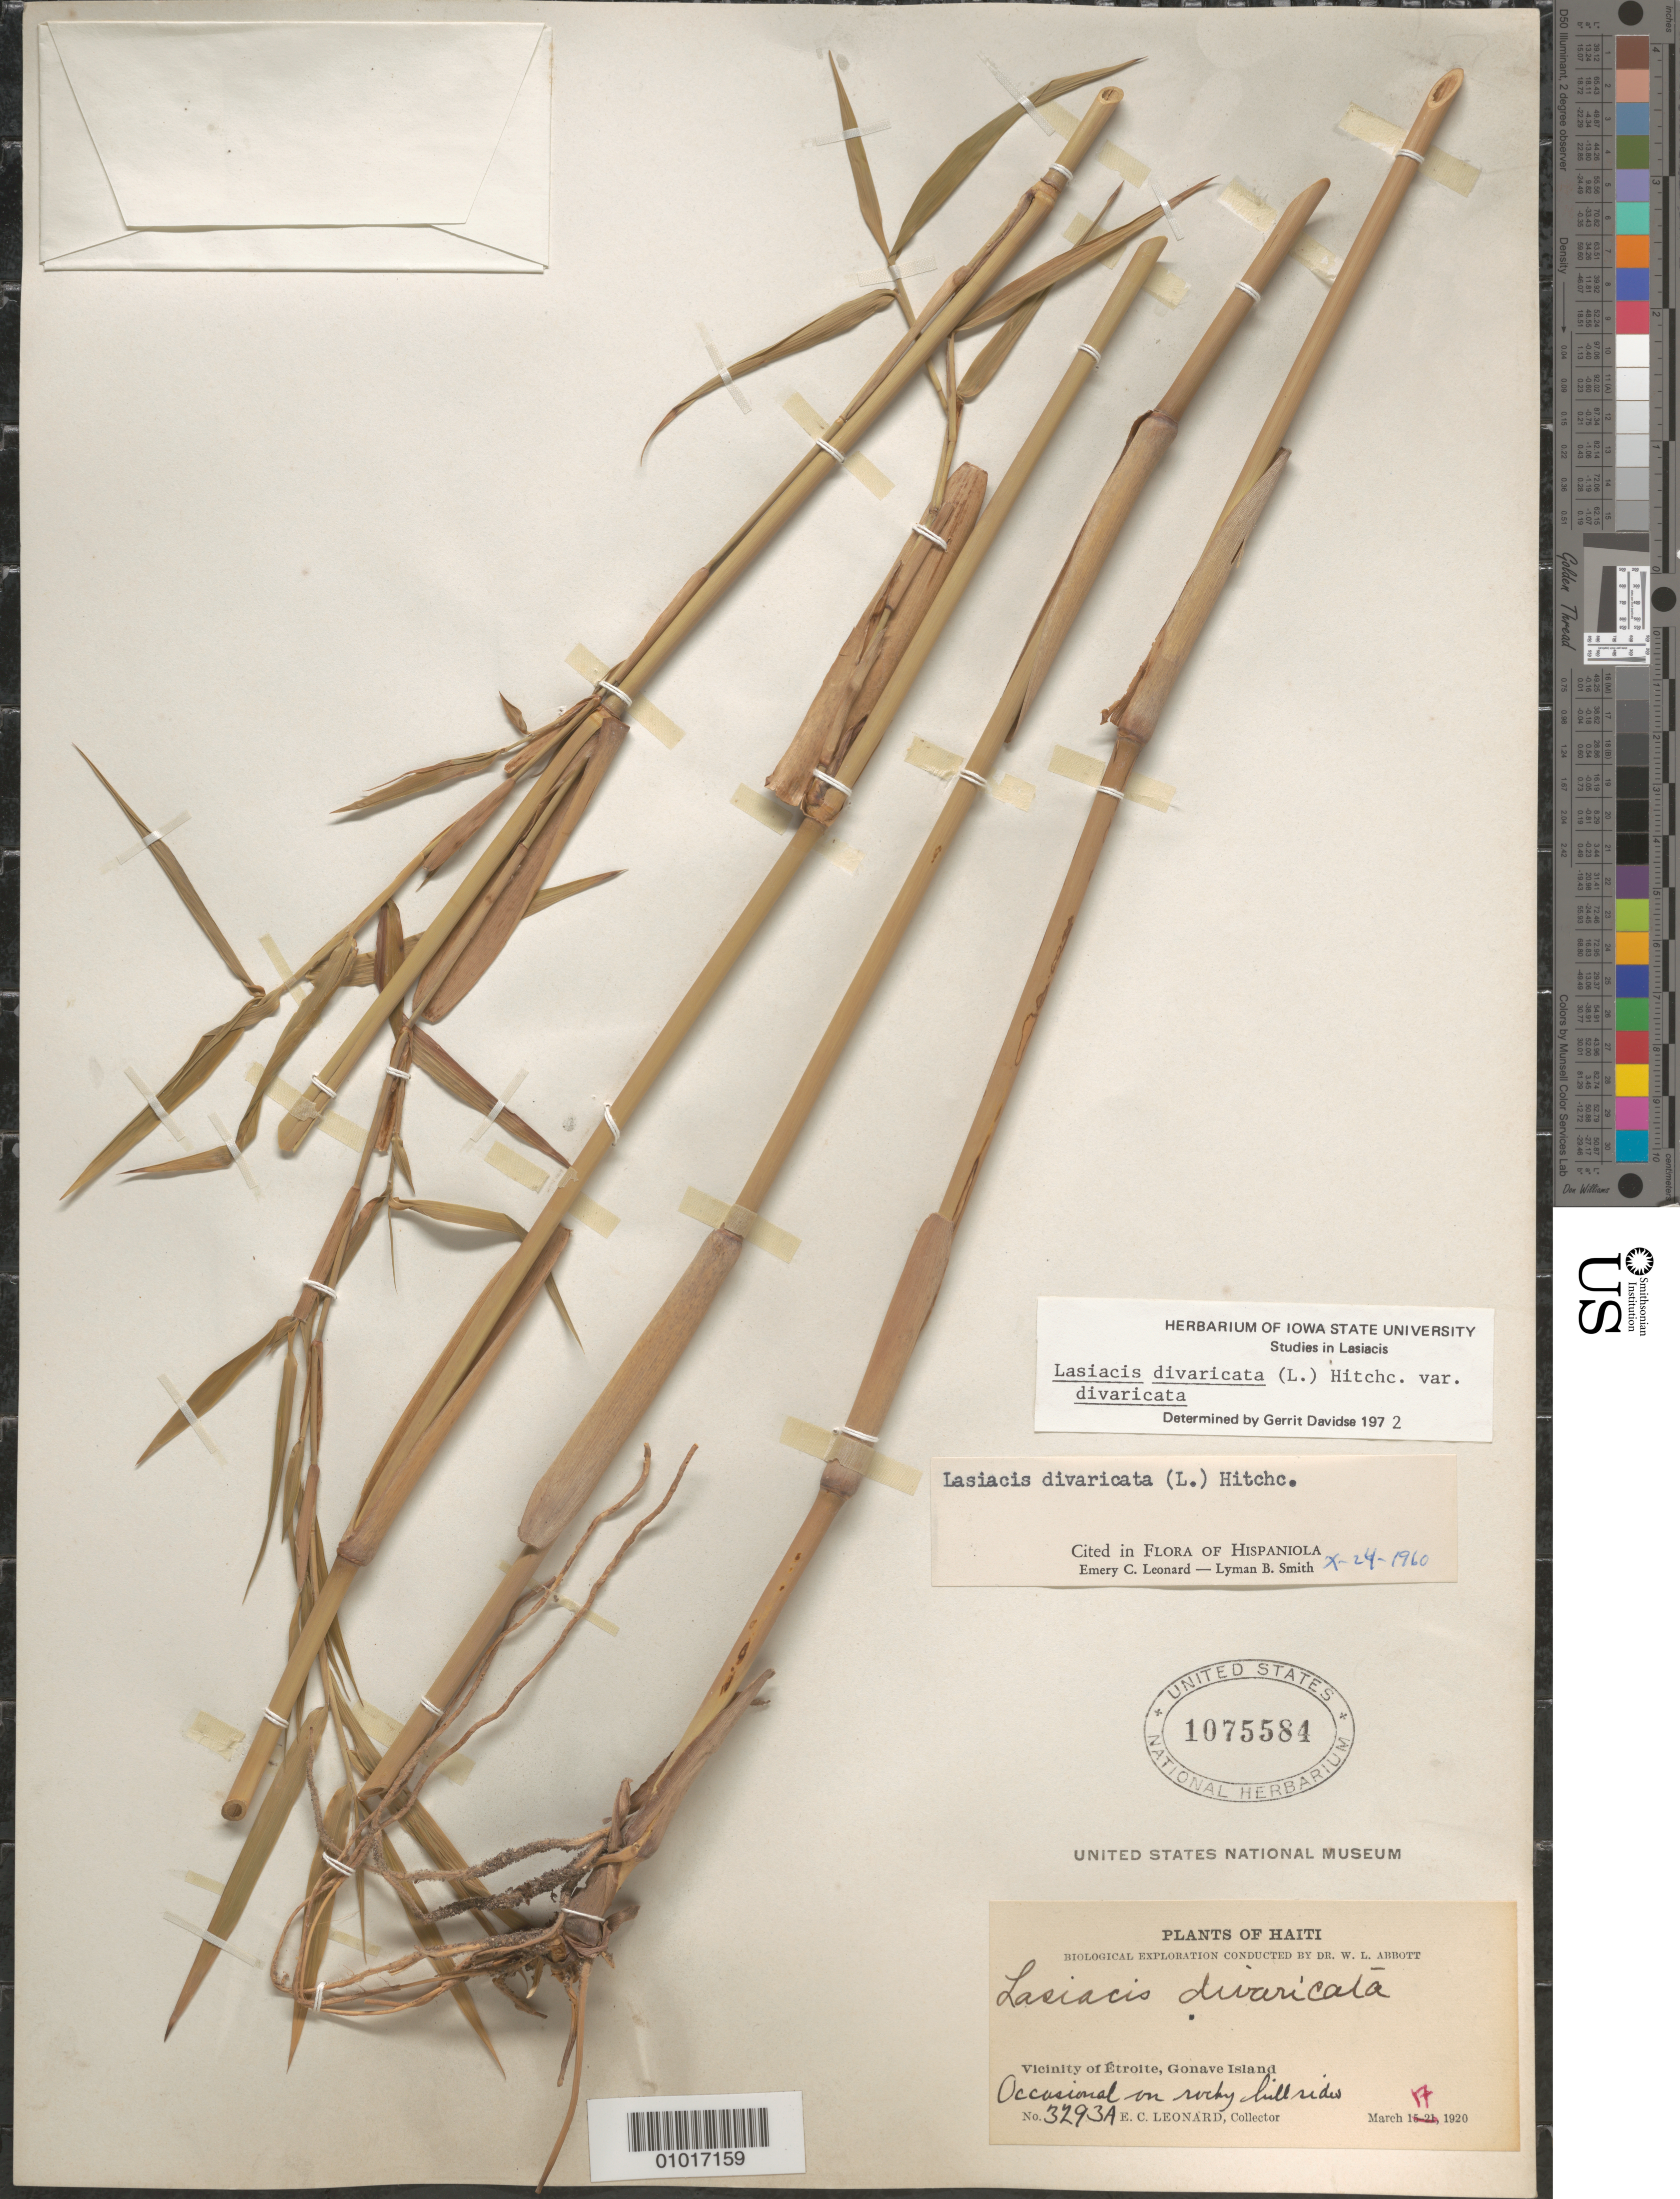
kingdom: Plantae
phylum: Tracheophyta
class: Liliopsida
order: Poales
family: Poaceae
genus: Lasiacis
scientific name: Lasiacis divaricata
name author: (L.) Hitchc.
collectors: E. C. Leonard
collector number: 3293A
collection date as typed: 17 Mar 1920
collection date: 1920-03-17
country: Haiti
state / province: Óuest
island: Hispaniola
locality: Vicinity of Etrolte, Gonave Island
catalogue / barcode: US 1075584